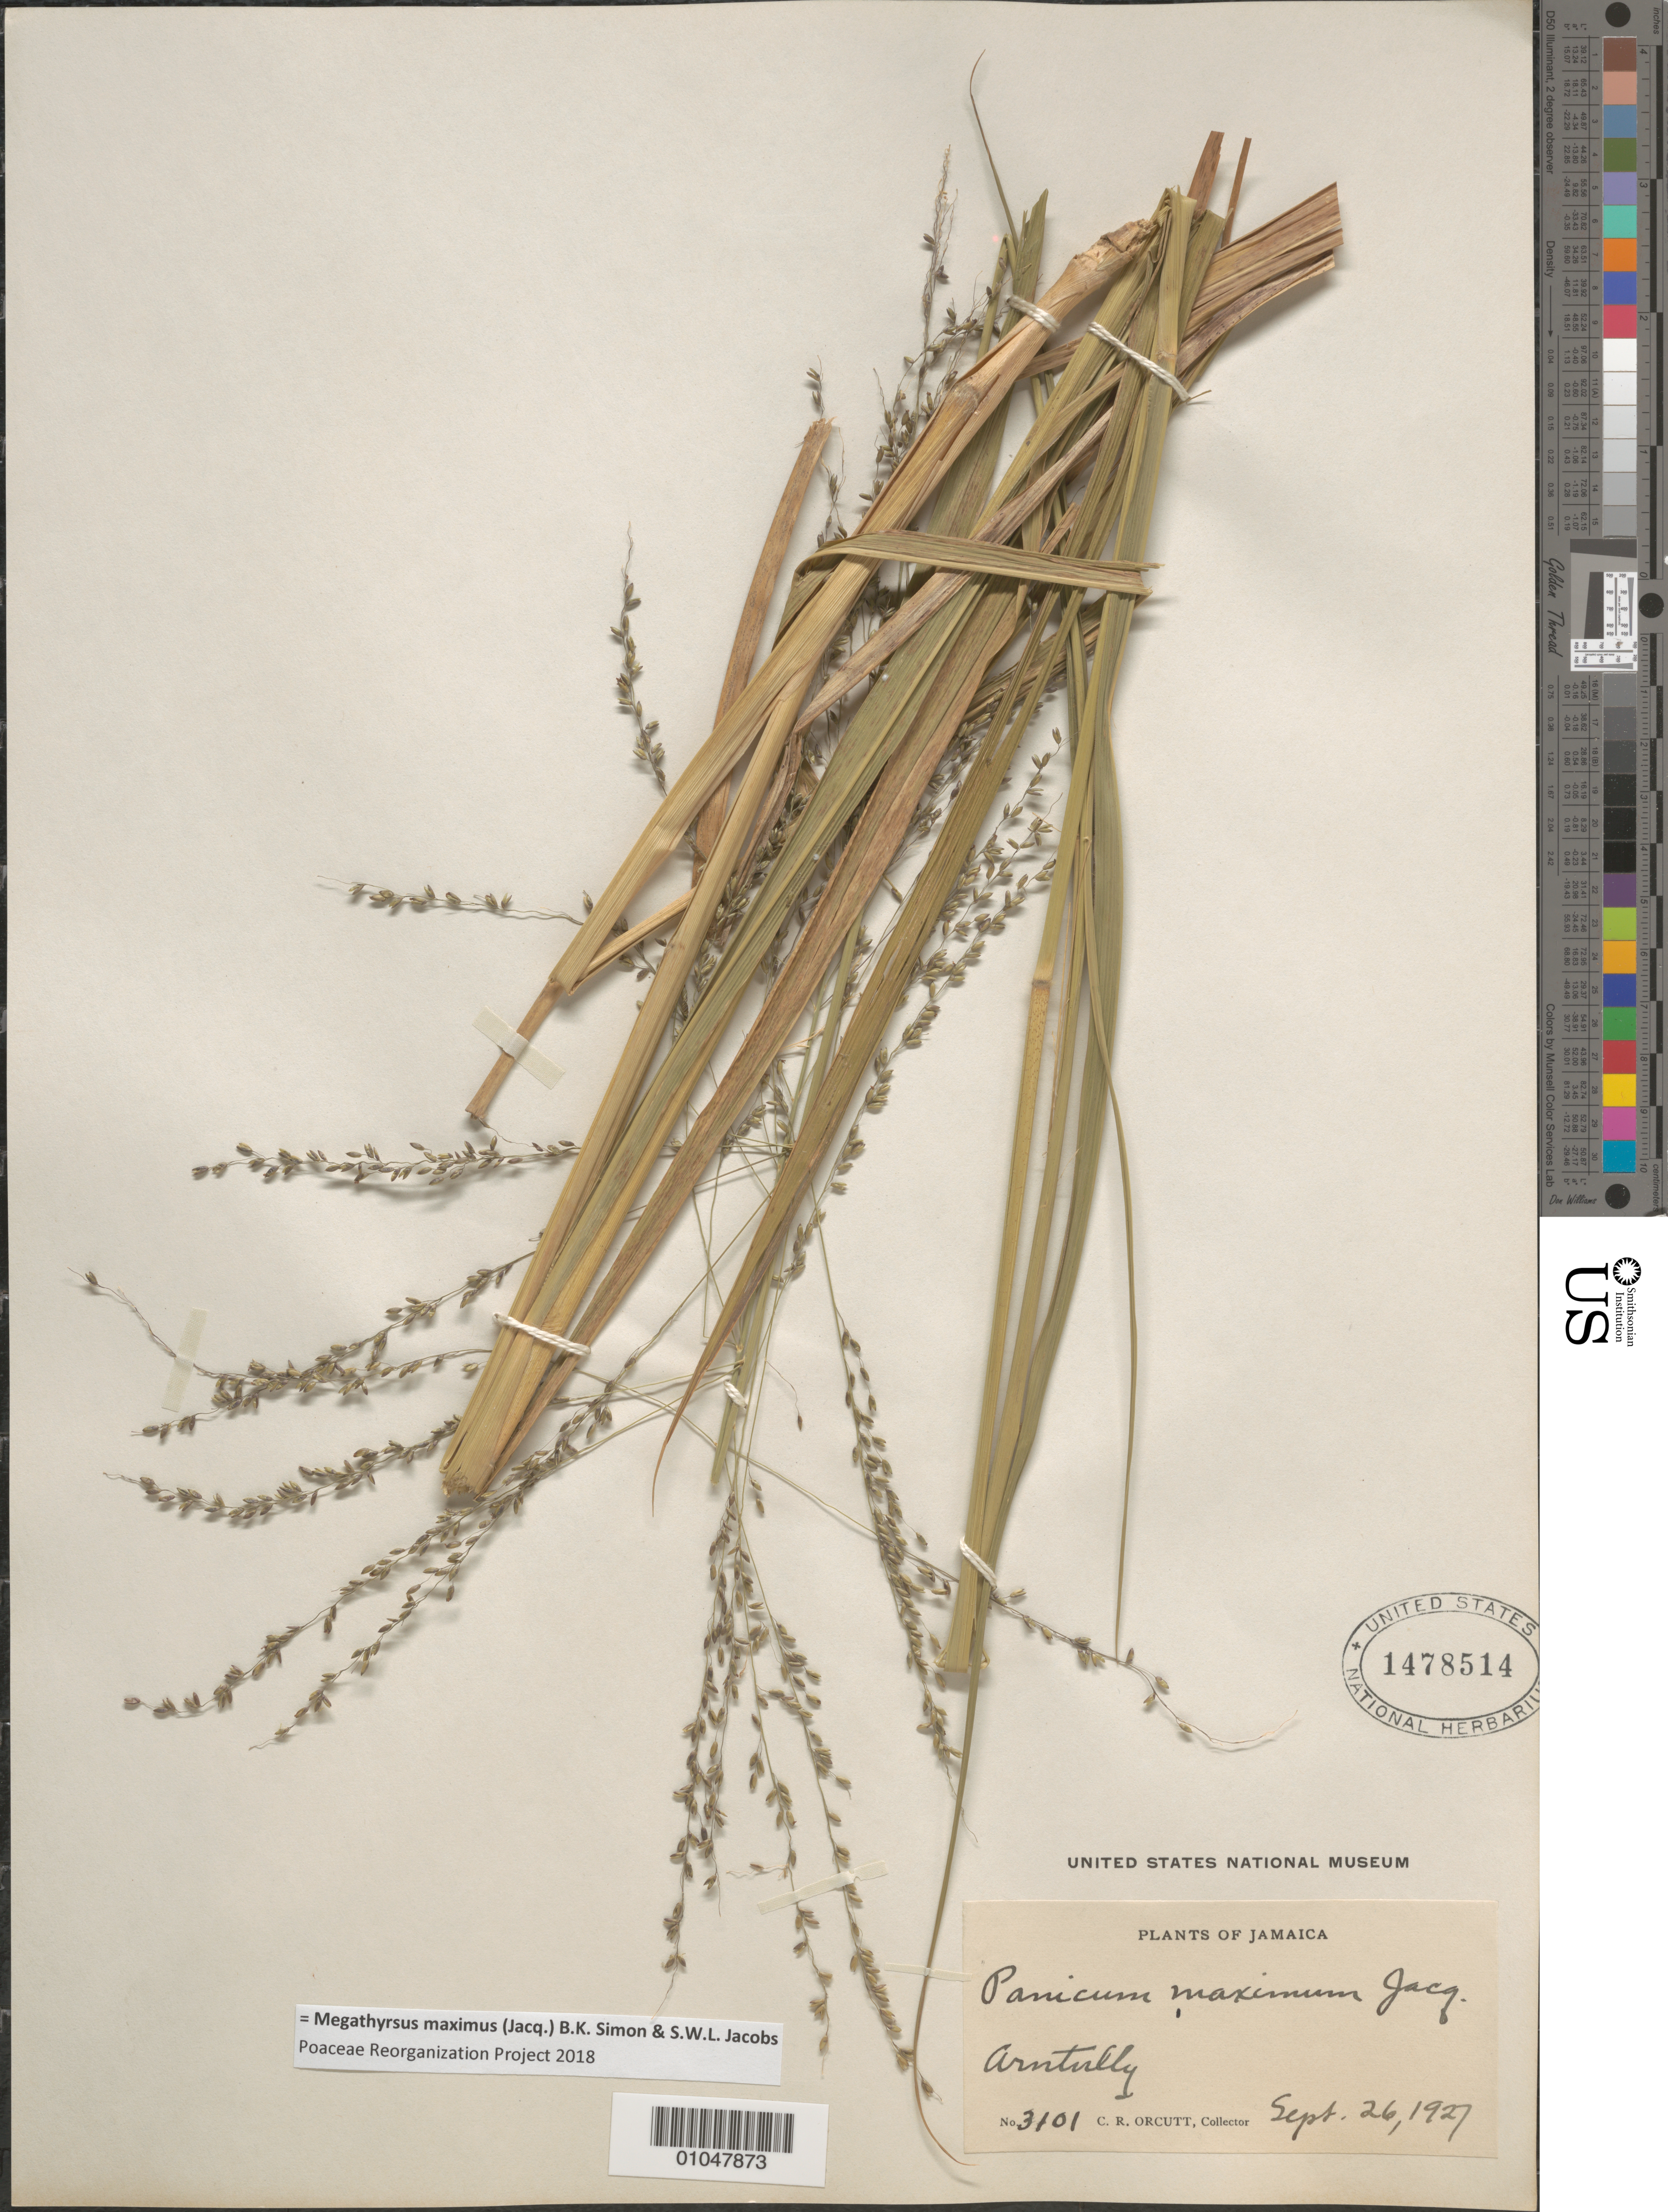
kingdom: Plantae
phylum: Tracheophyta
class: Liliopsida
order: Poales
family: Poaceae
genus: Panicum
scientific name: Panicum maximum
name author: Jacq.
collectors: C. R. Orcutt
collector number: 3101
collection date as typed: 26 Sep 1927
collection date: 1927-09-26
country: Jamaica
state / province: Saint Thomas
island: Jamaica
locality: Arntully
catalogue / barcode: US 1478514